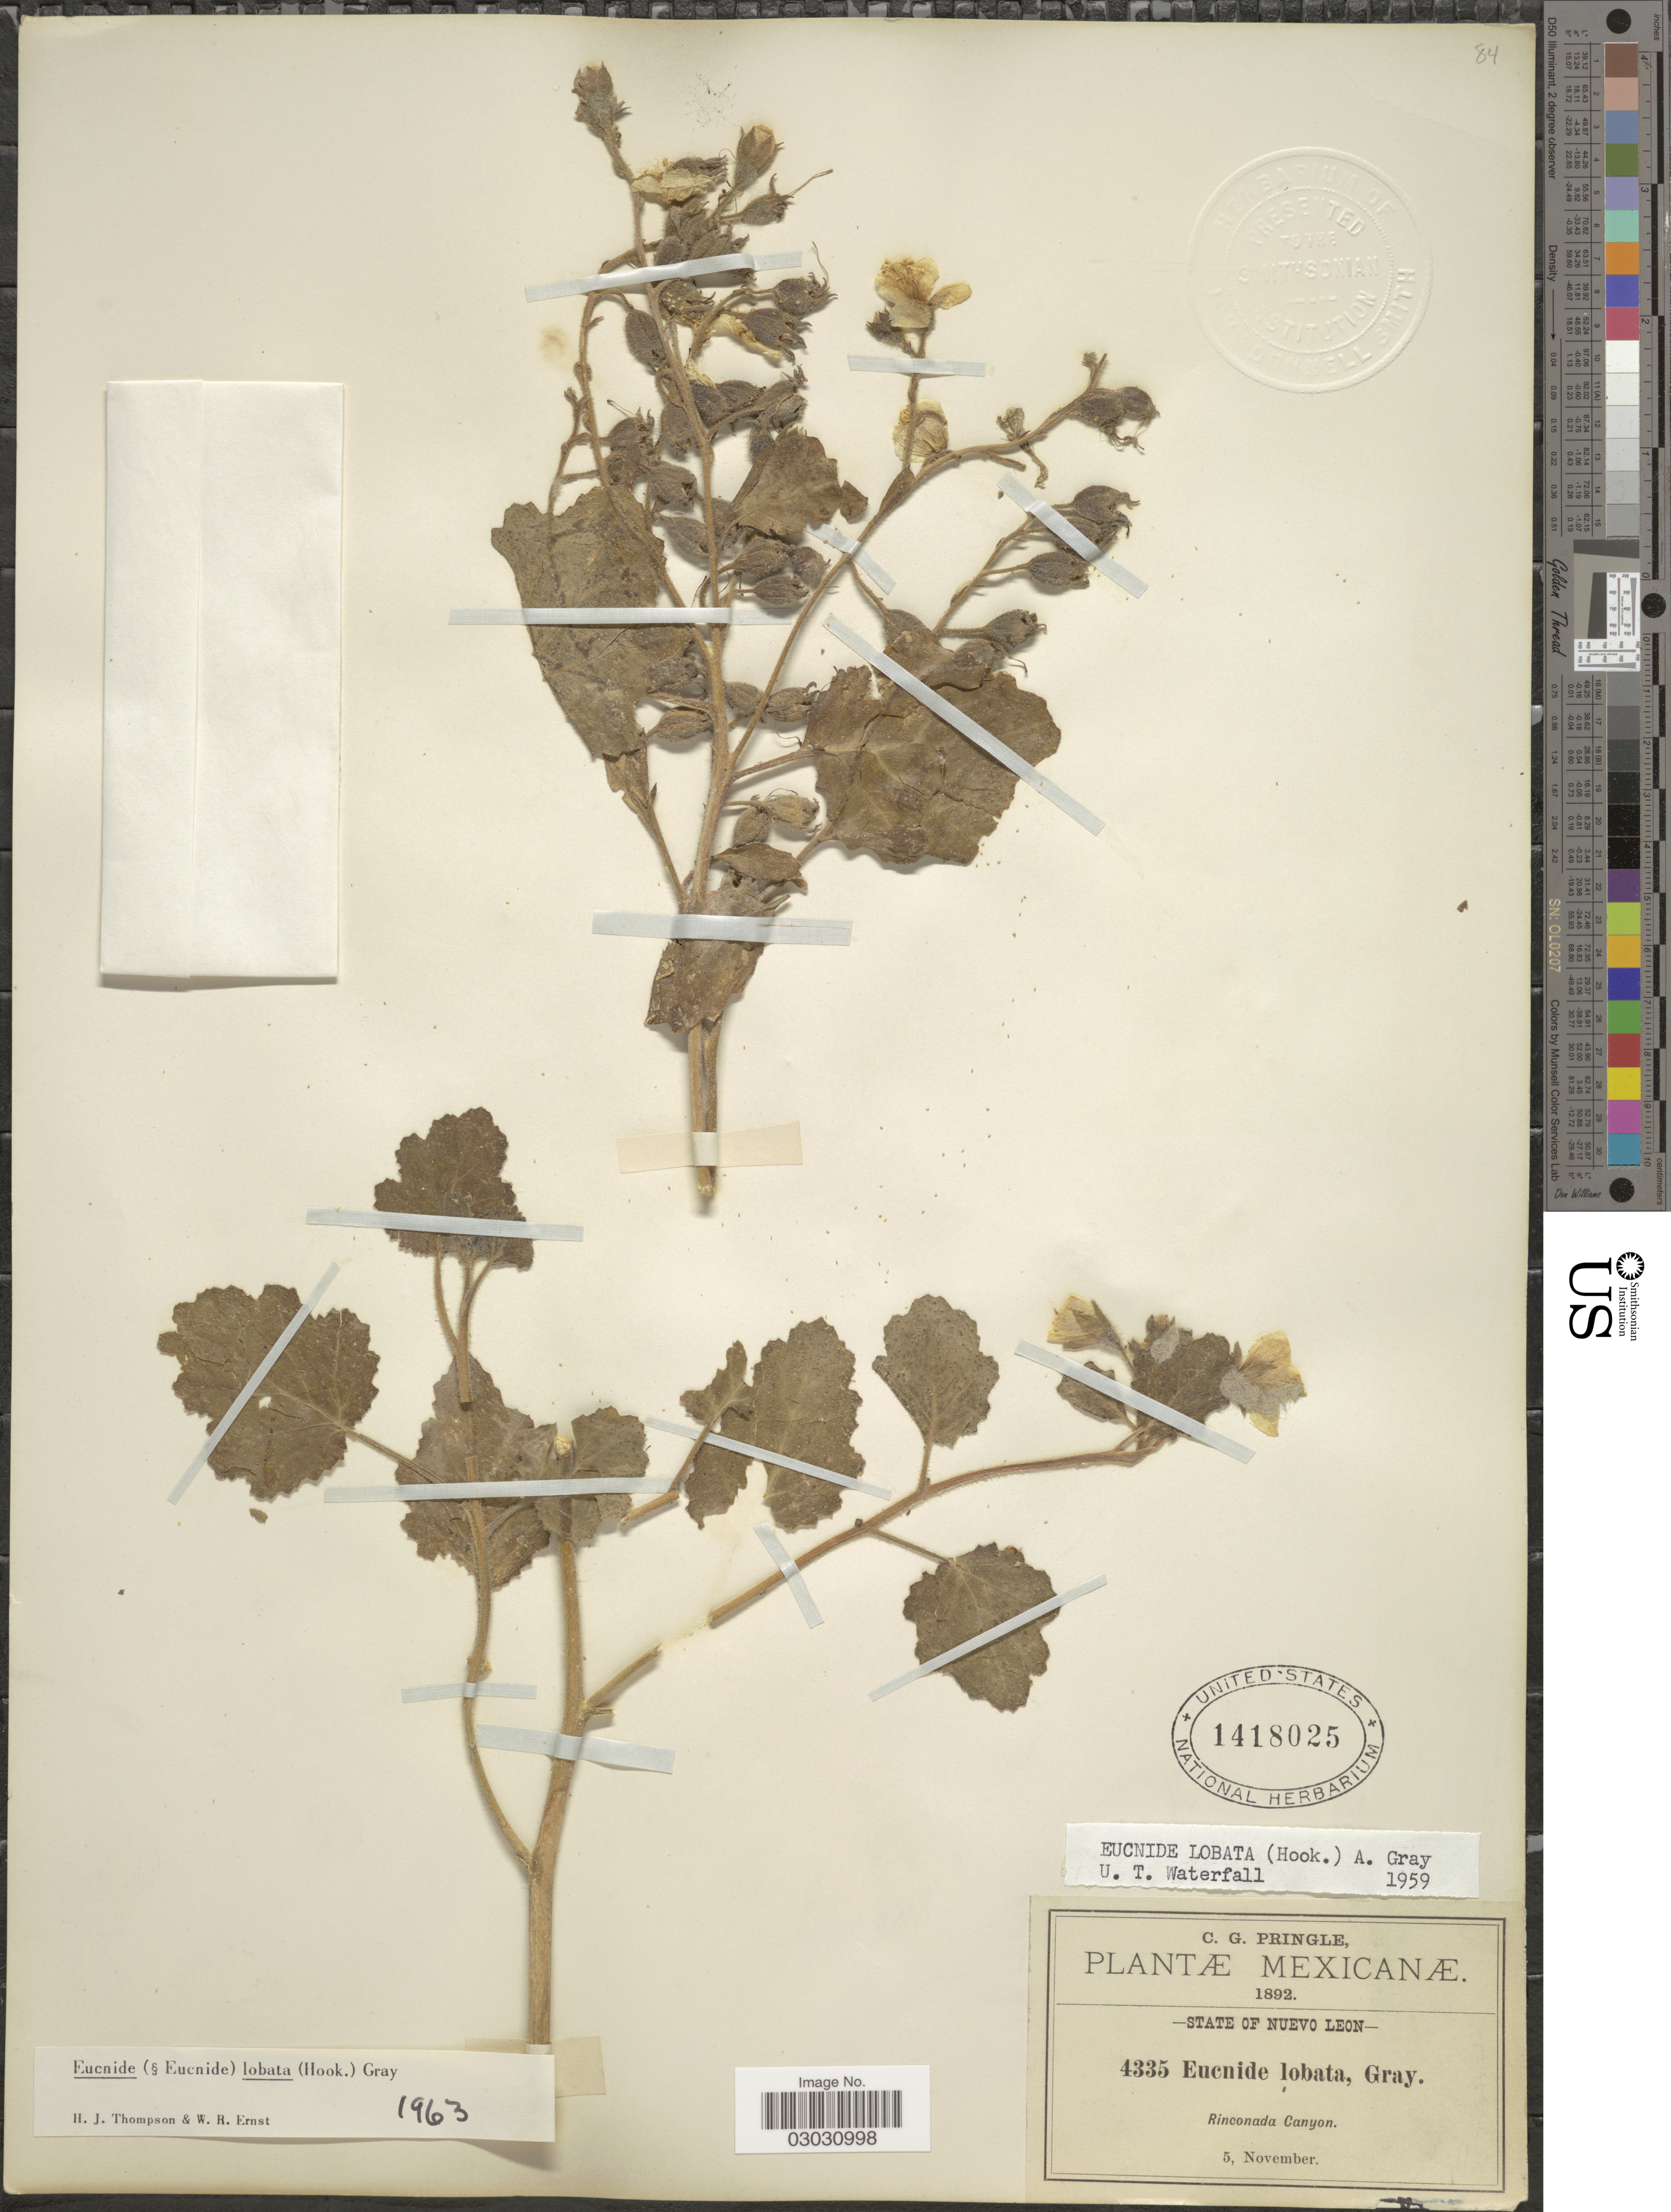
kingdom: Plantae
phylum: Tracheophyta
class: Magnoliopsida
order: Cornales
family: Loasaceae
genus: Eucnide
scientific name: Eucnide lobata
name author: (Hook.) A. Gray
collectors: C. G. Pringle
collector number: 4335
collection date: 1892-11-05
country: Mexico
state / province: Nuevo León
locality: Rinconada Canyon.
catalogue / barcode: US 1418025